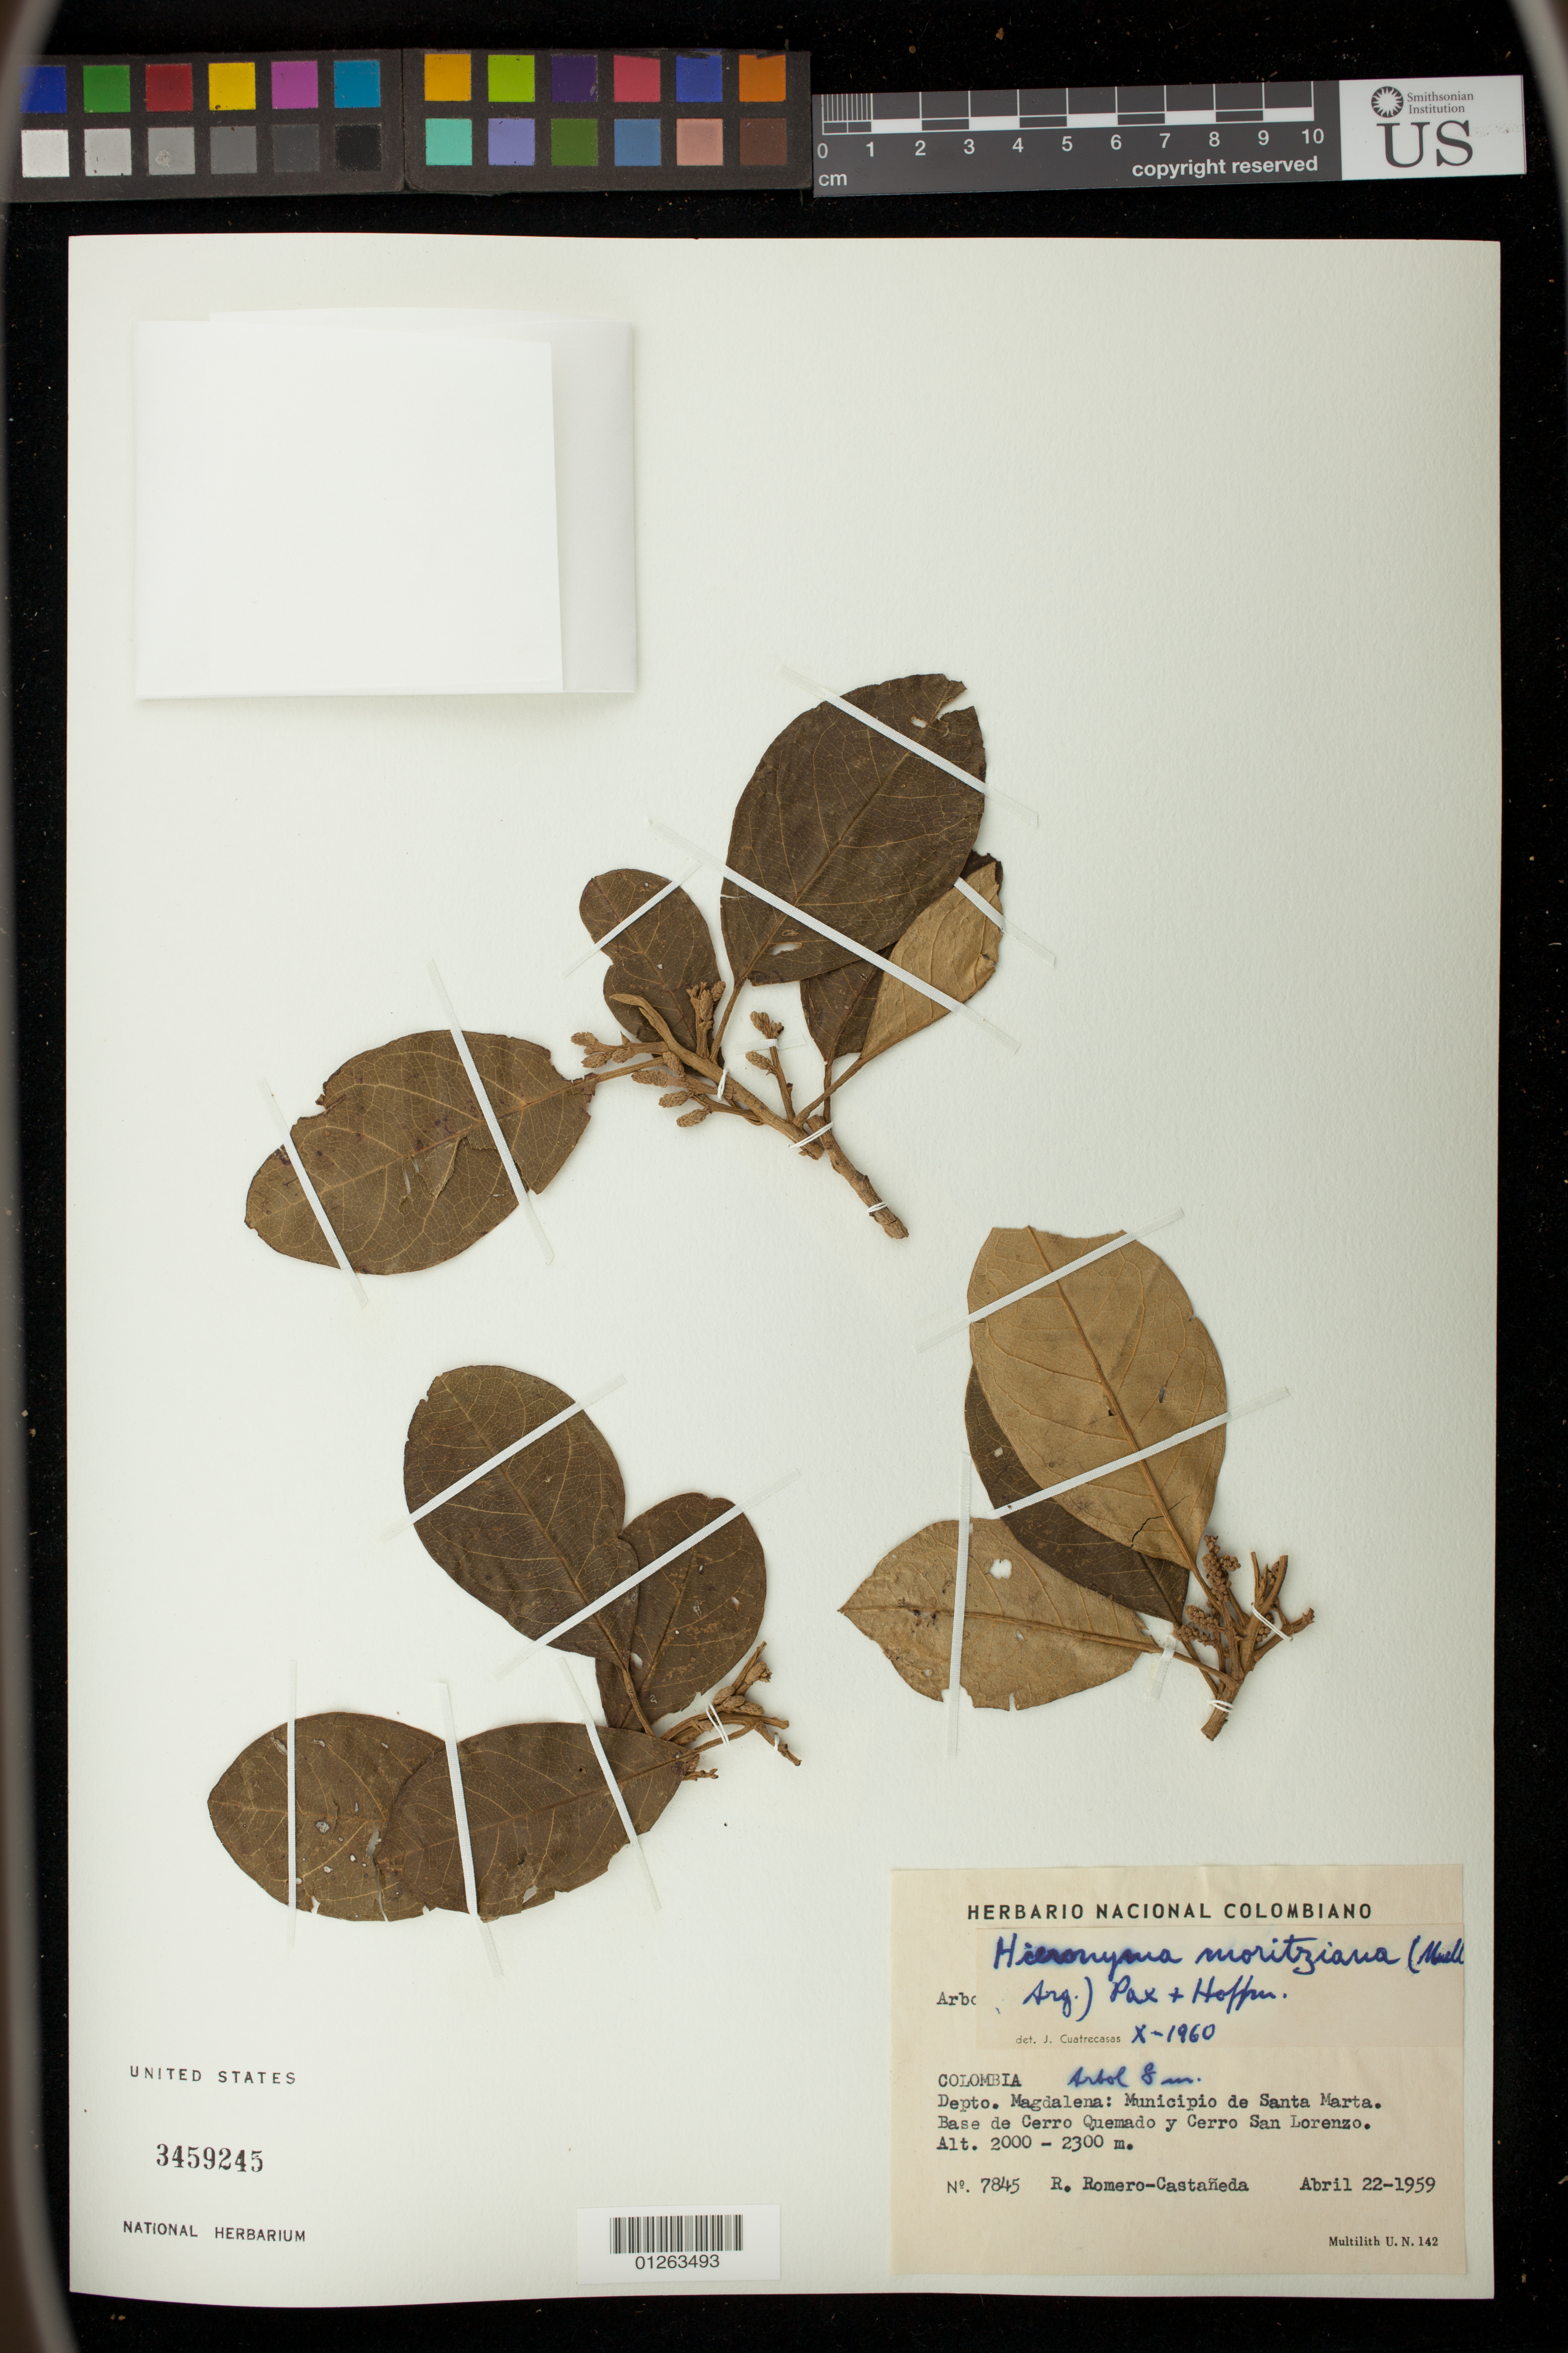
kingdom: Plantae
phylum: Tracheophyta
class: Magnoliopsida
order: Malpighiales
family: Phyllanthaceae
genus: Hieronyma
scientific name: Hieronyma moritziana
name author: (Müll. Arg.) Pax ex K. Hoffm.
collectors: R. Romero Castañeda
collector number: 7845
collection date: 1959-04-22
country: Colombia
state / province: Magdalena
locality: Municipio de Santa marta. Base de Cerro Quemado y Cerro San Lorenzo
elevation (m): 2000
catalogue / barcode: US 3459245